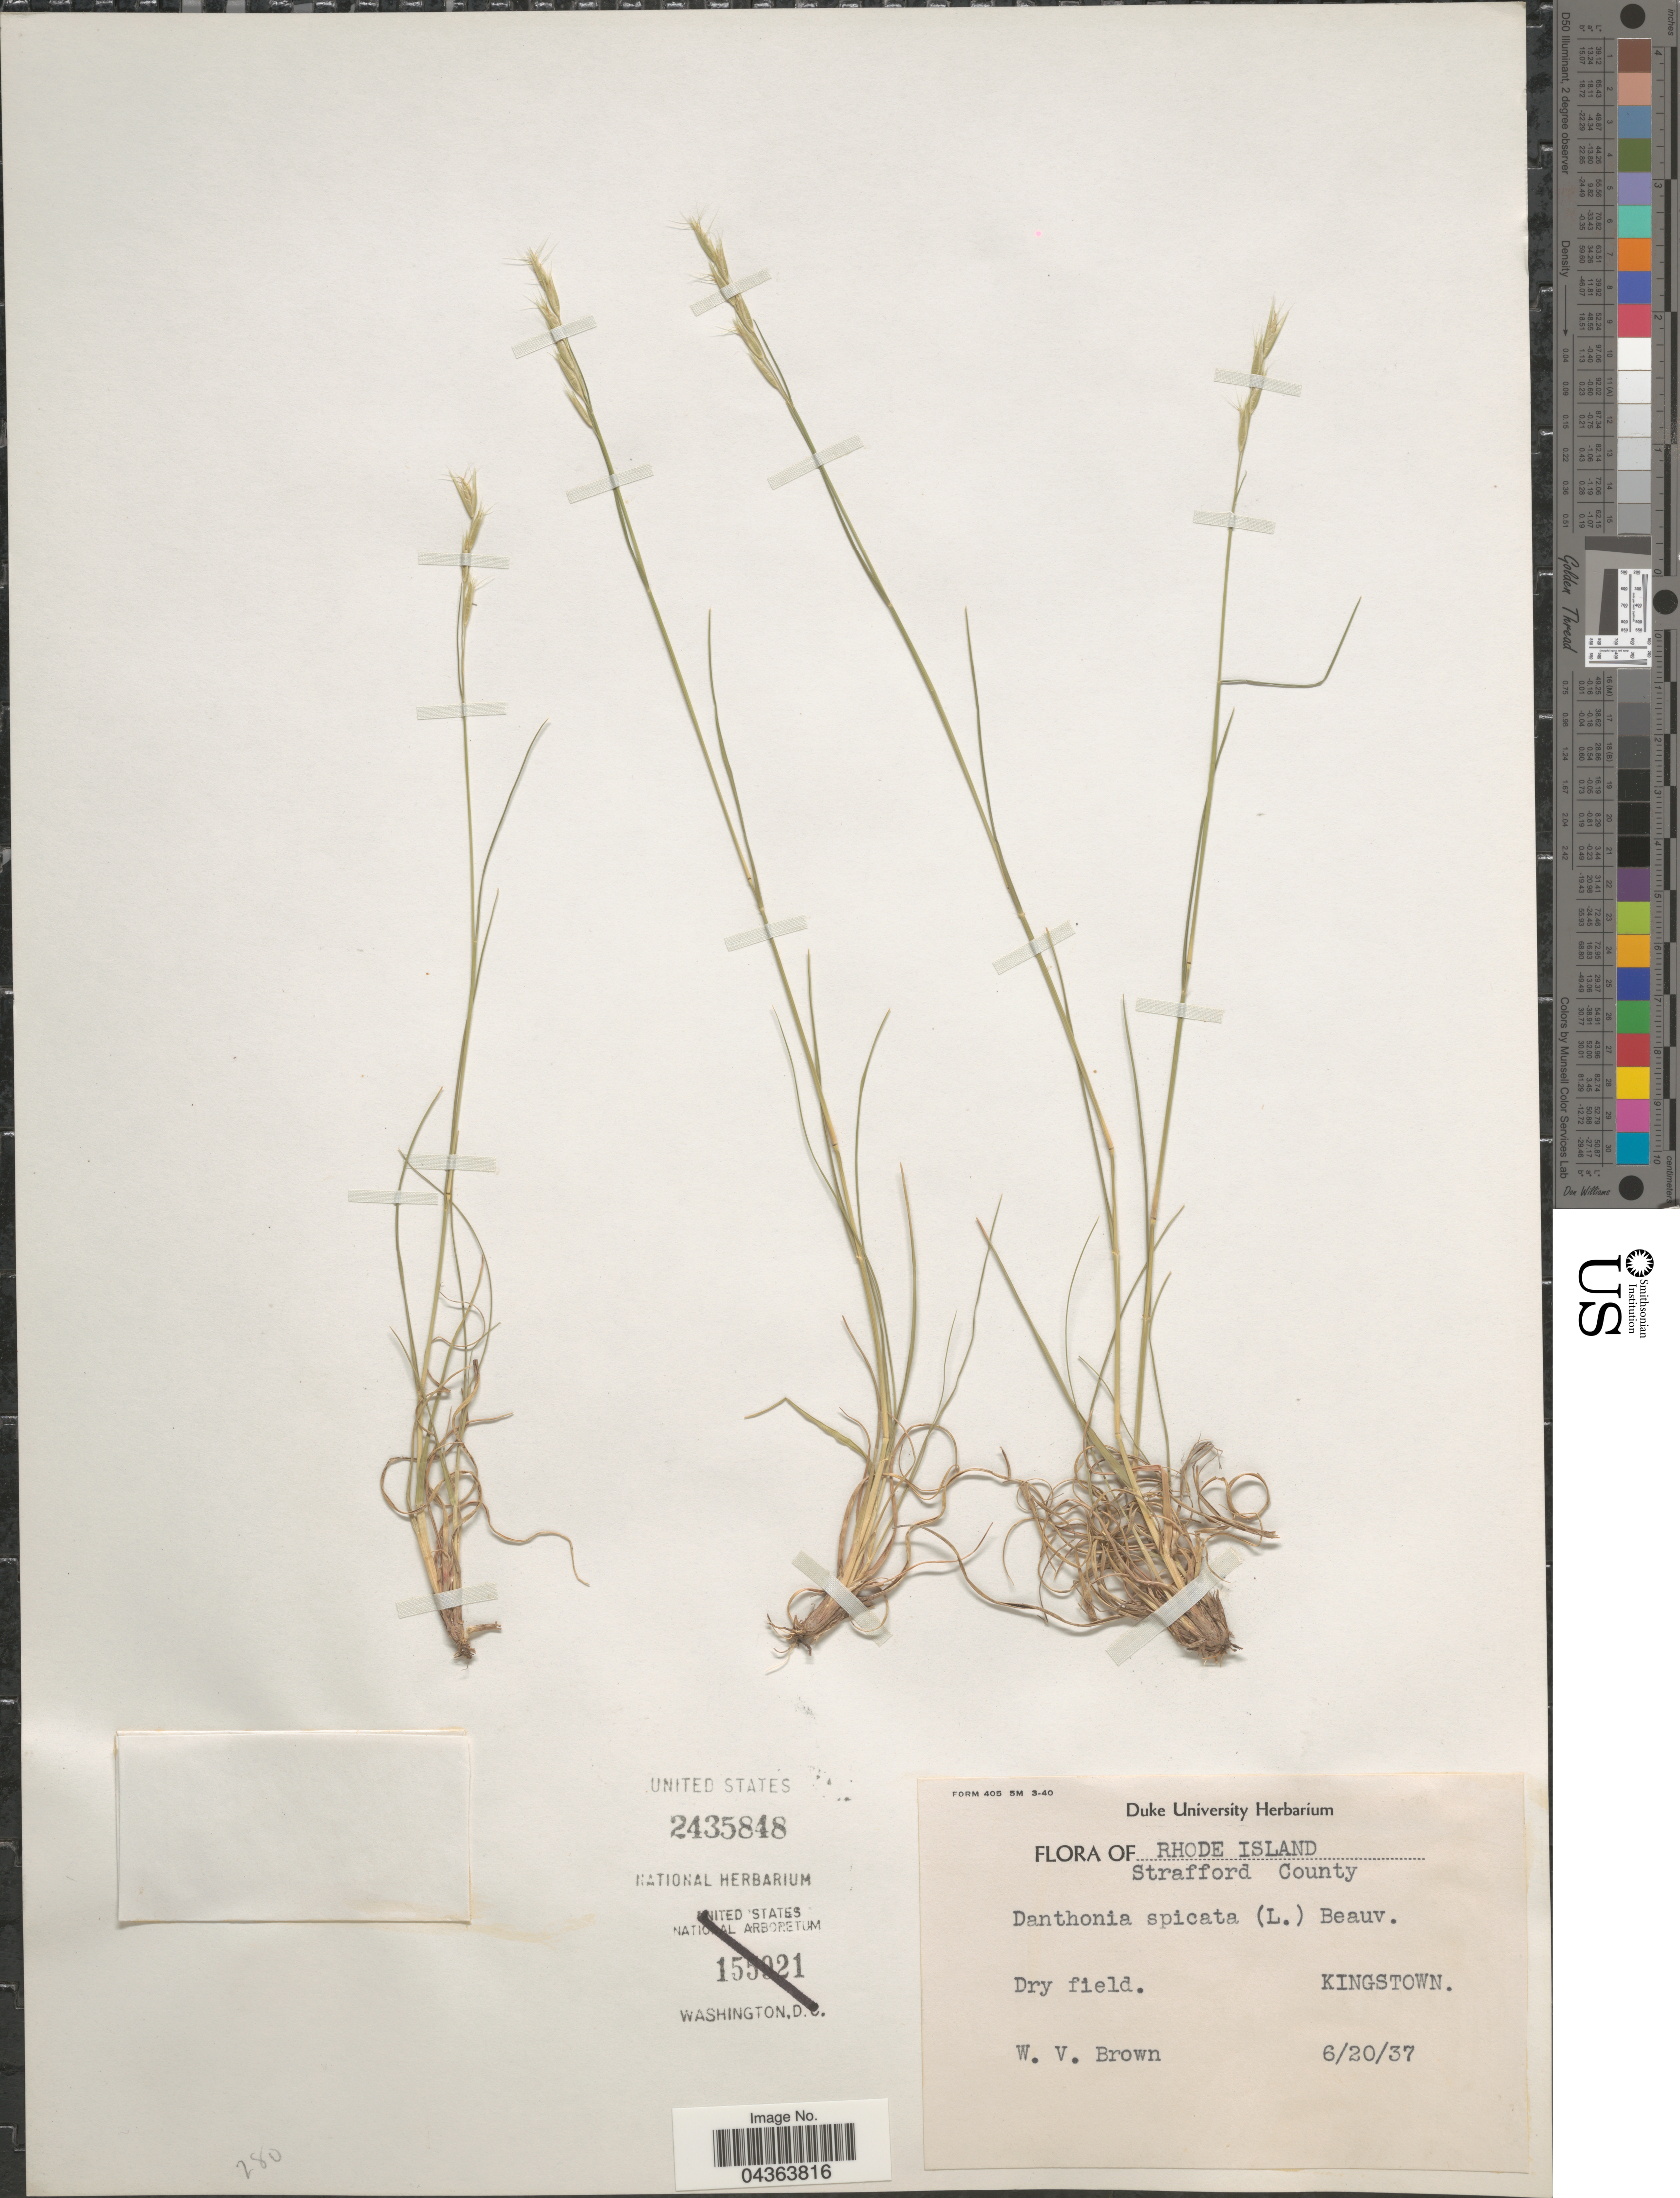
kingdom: Plantae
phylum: Tracheophyta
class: Liliopsida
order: Poales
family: Poaceae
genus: Danthonia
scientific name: Danthonia spicata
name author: (L.) P. Beauv. ex Roem. & Schult.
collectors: W. Brown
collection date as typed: Transcribed d/m/y: 20/6/37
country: United States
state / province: Rhode Island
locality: Strafford County. Kingstown.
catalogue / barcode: US 2435848